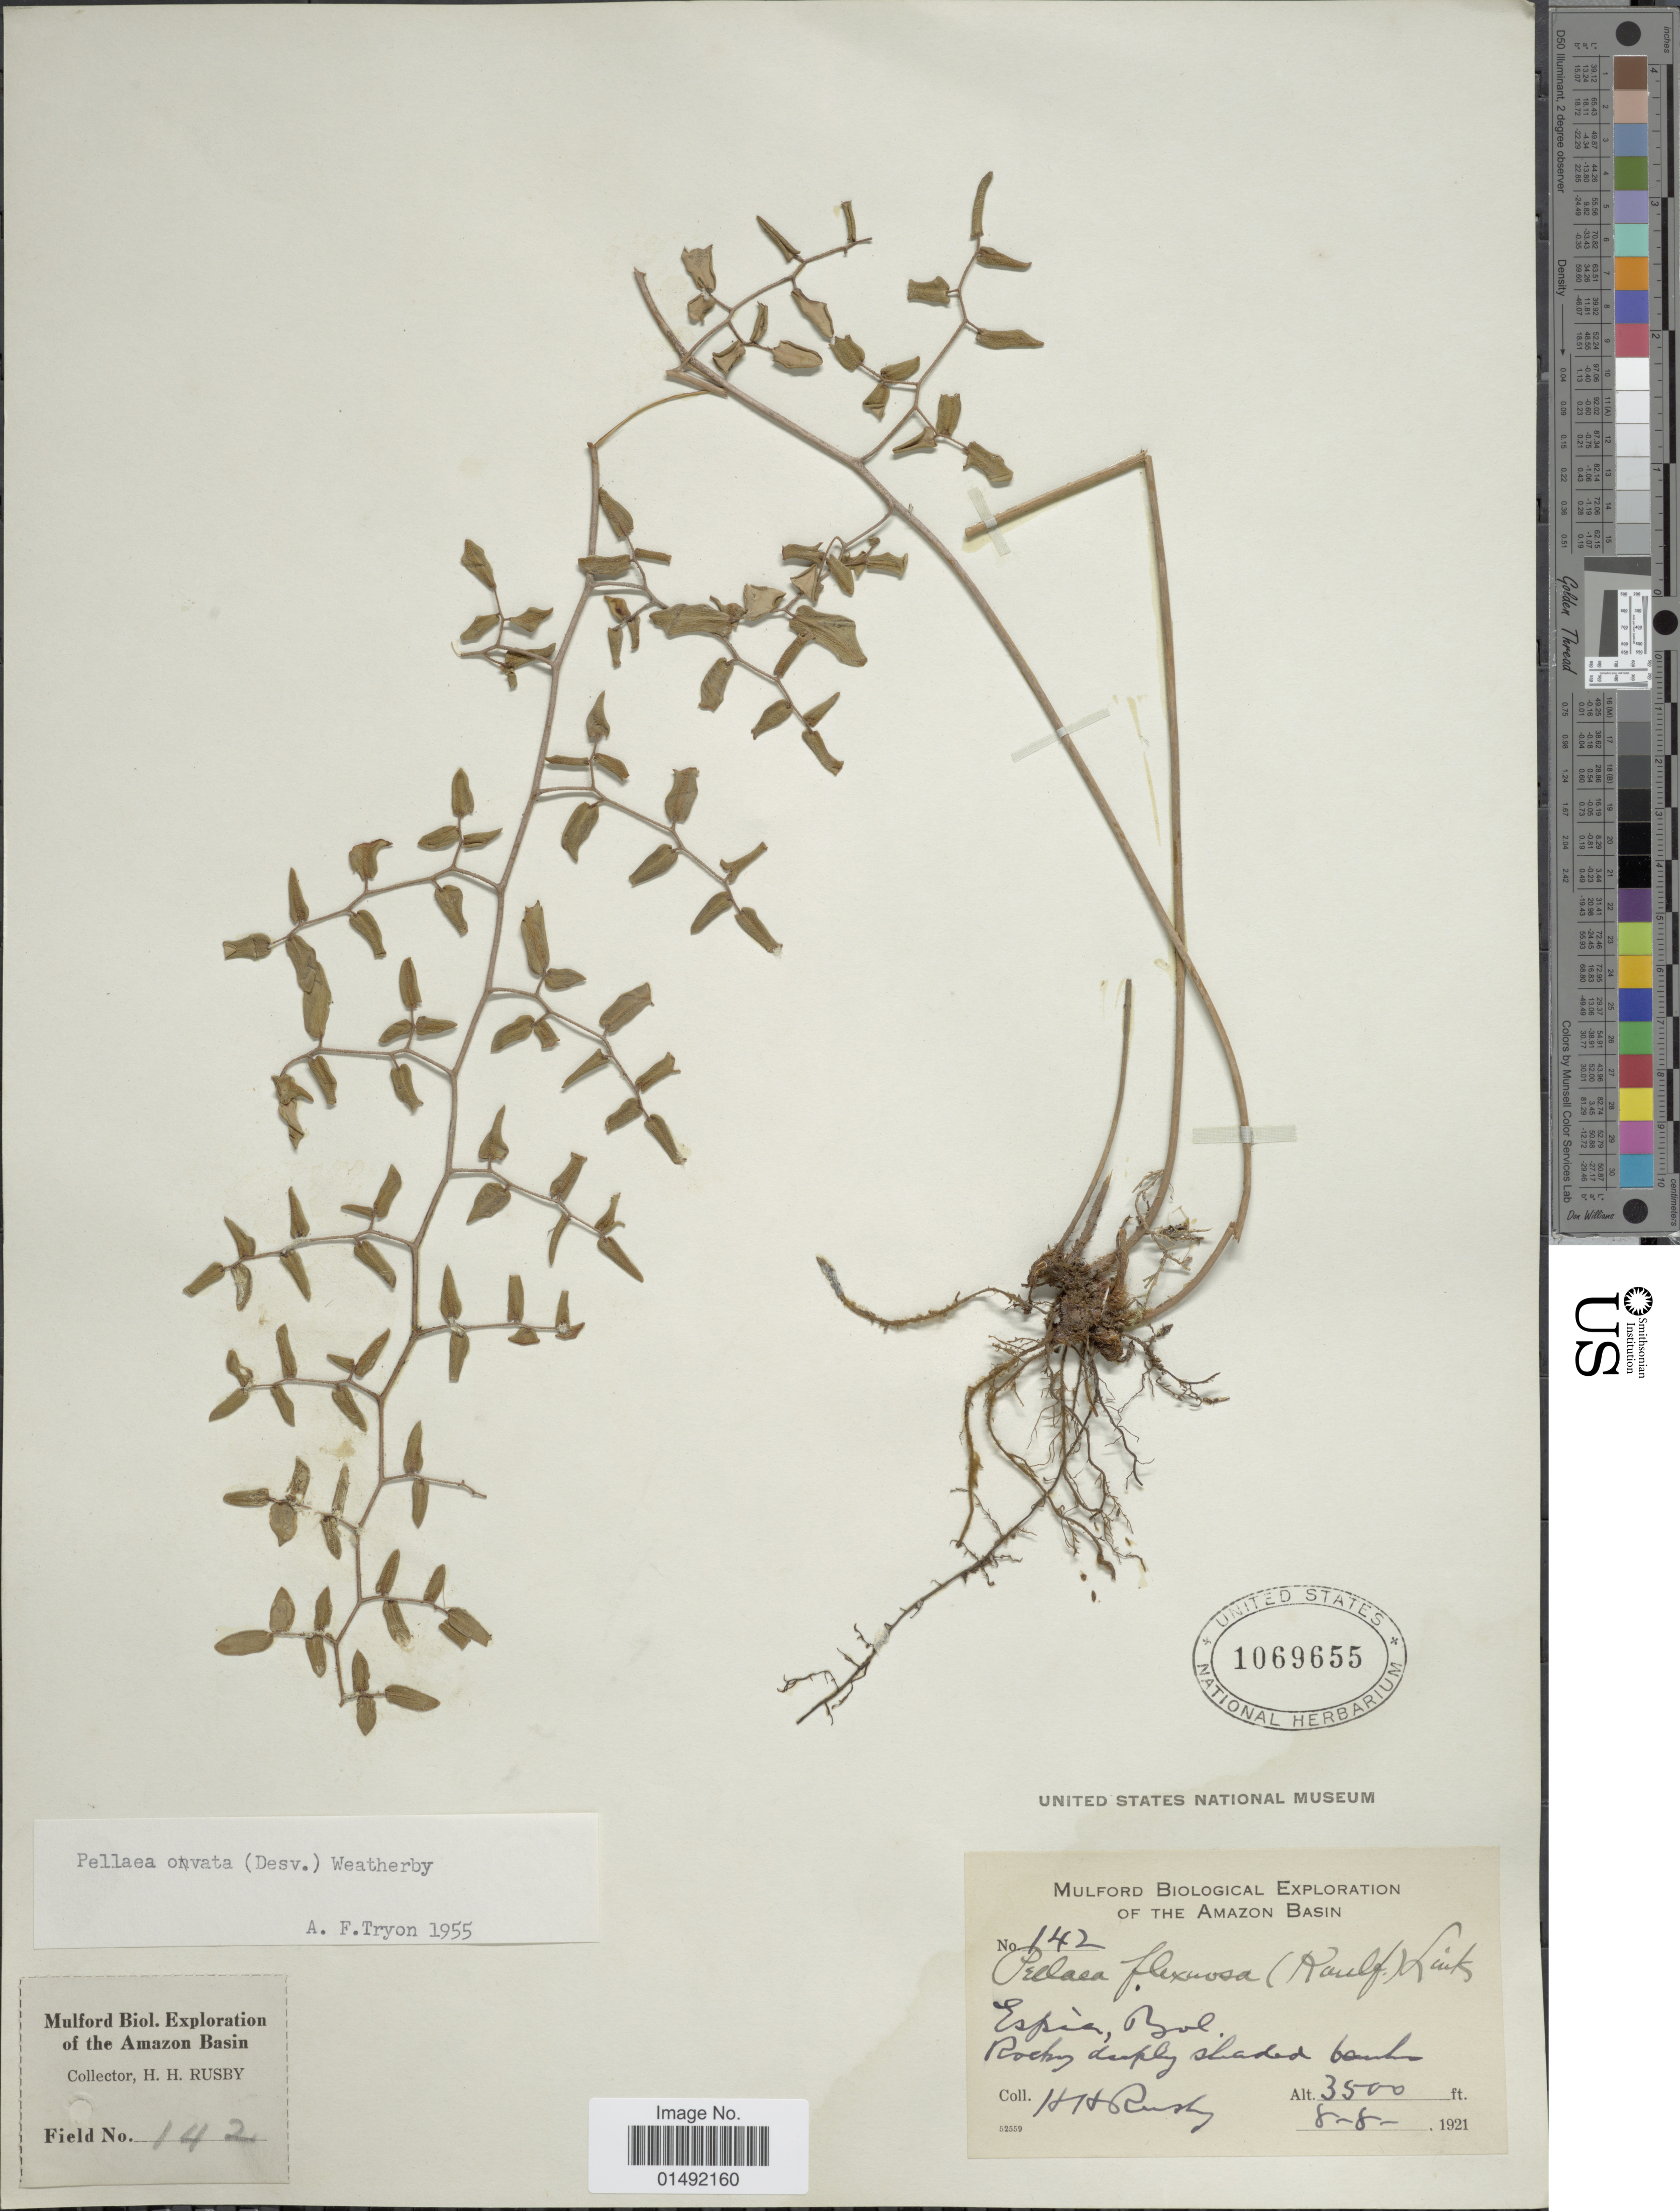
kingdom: Plantae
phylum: Tracheophyta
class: Polypodiopsida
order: Polypodiales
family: Pteridaceae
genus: Pellaea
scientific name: Pellaea ovata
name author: (Desv.) Weath.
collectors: H. H. Rusby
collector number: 142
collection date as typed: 8-8-1921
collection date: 1921-08-08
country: Bolivia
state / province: La Paz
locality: Espia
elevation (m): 1067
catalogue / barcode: US 1069655